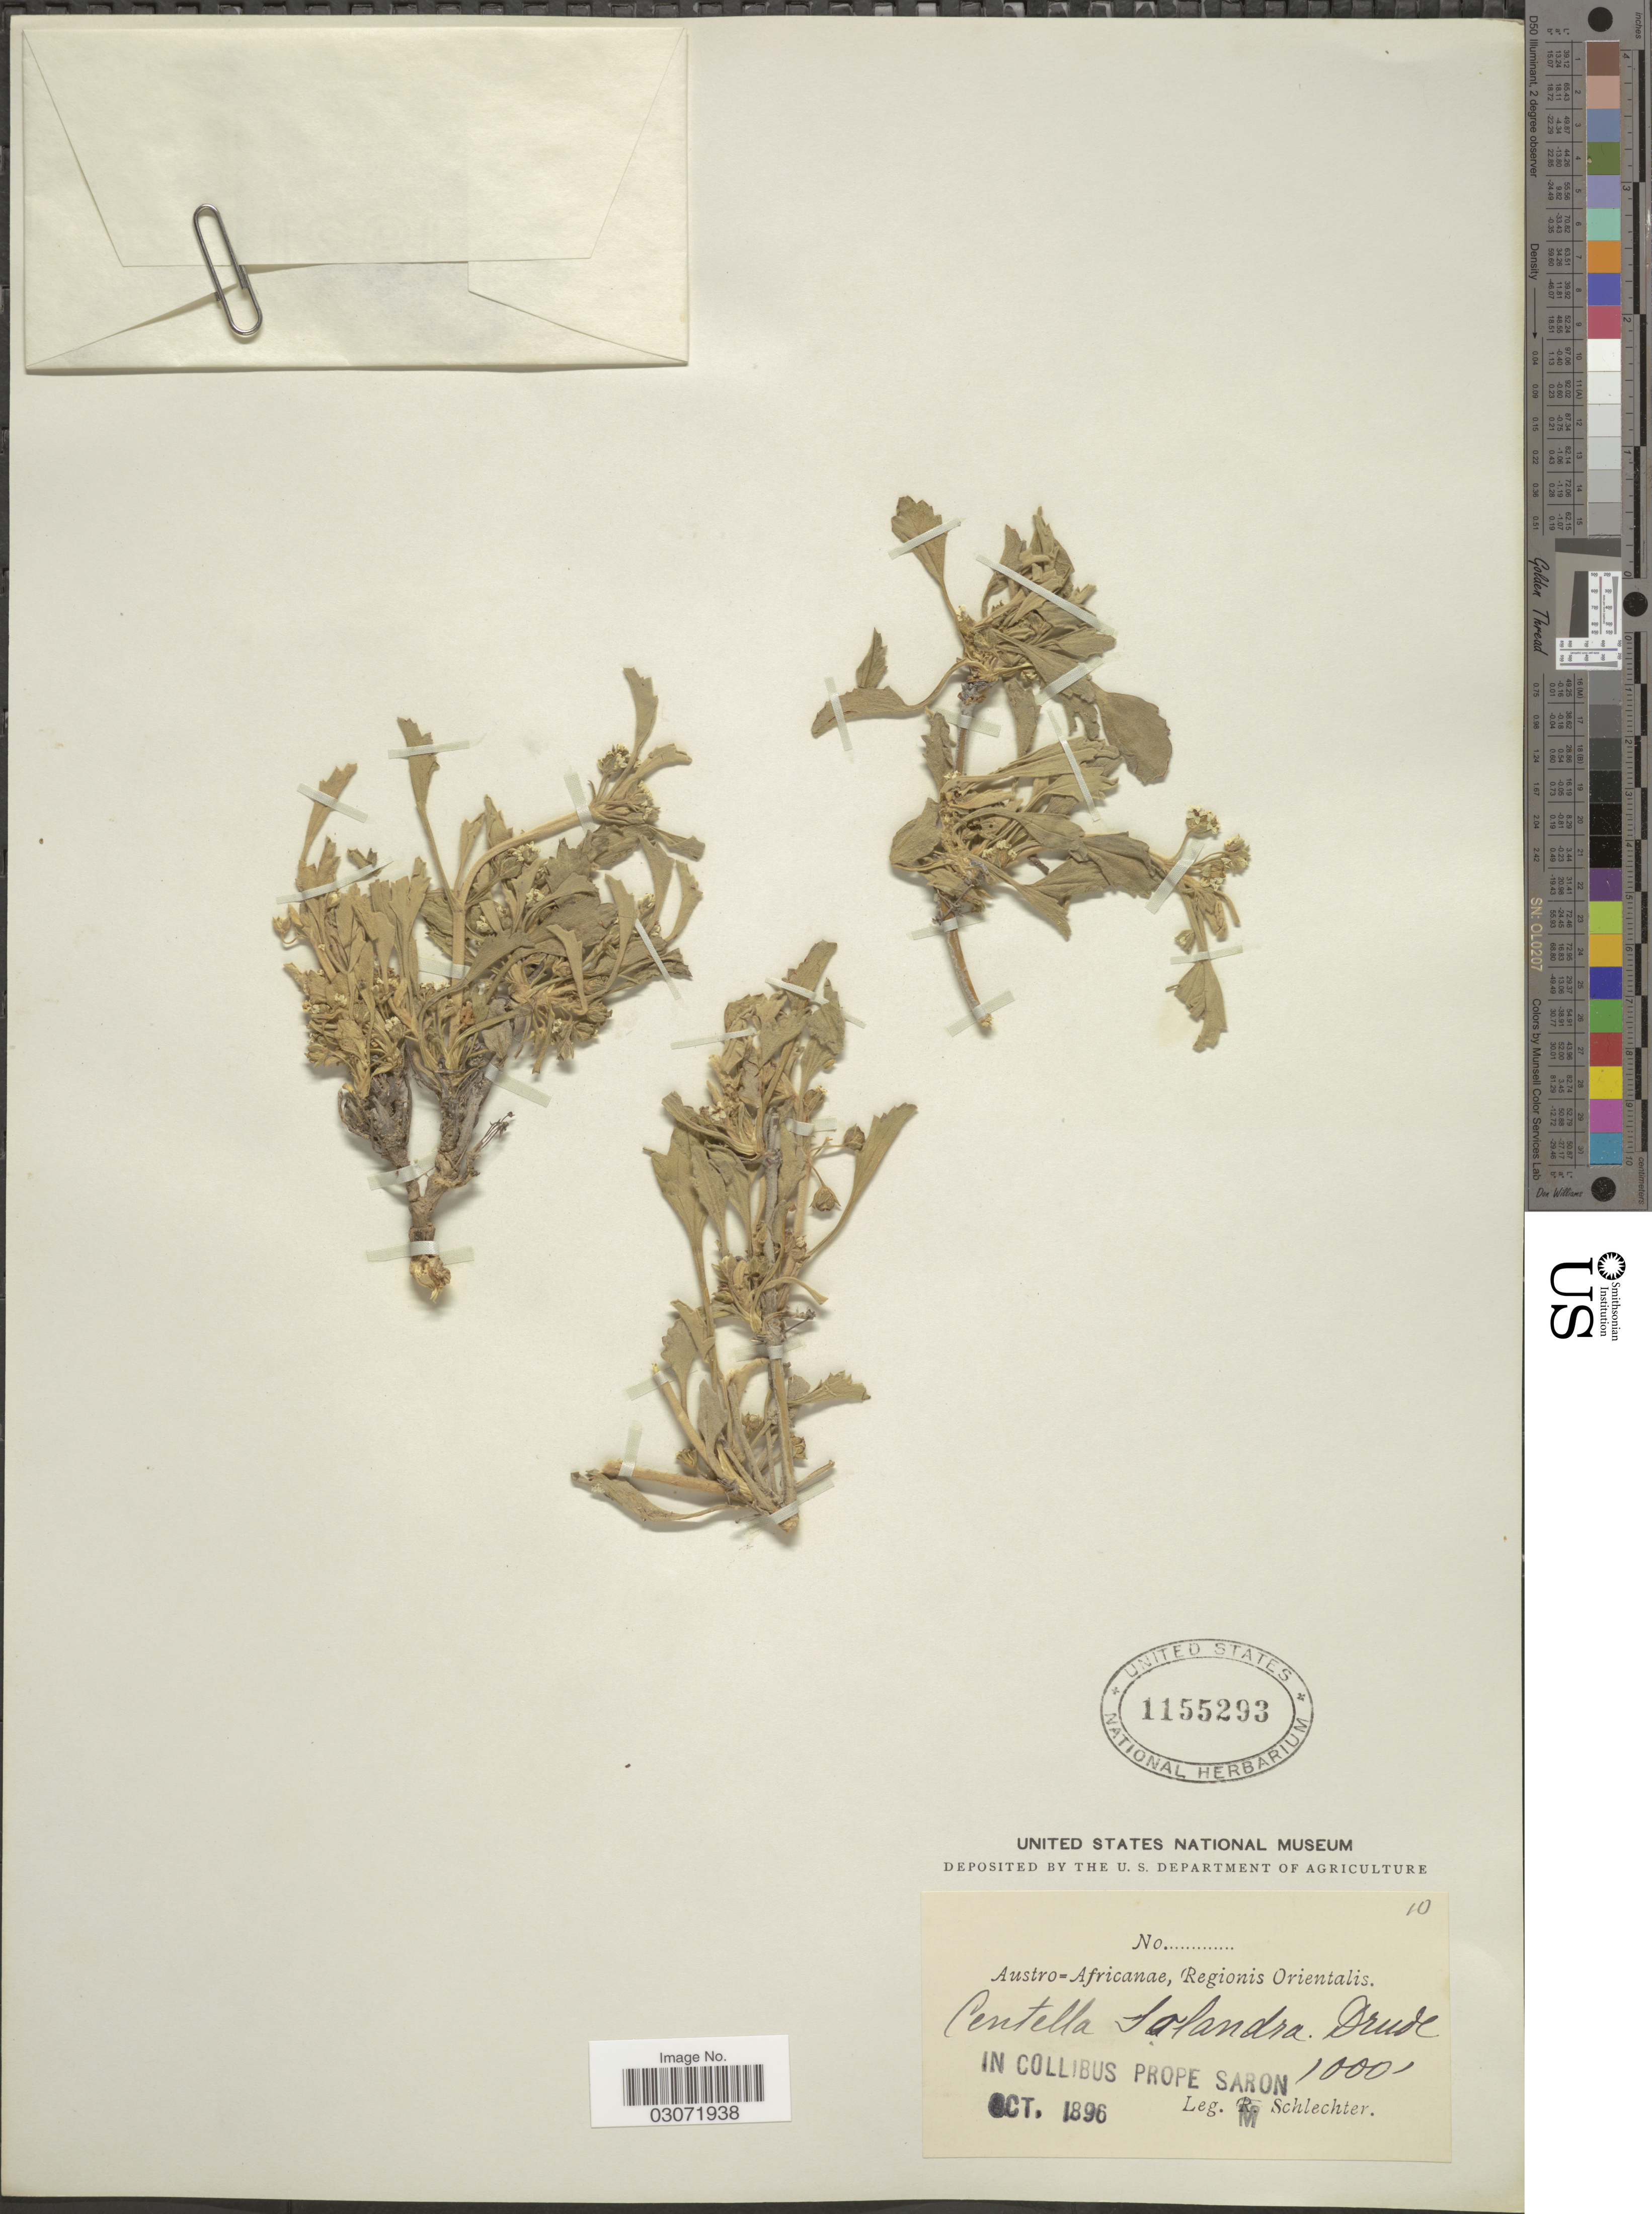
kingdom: Plantae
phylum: Tracheophyta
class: Magnoliopsida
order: Apiales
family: Apiaceae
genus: Centella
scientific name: Centella solandra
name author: Drude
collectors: M. Schlechter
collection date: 1896-10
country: South Africa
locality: Austro=Africanae, Regionis Orientalis. In Collibus prope Saron.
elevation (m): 305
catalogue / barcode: US 1155293